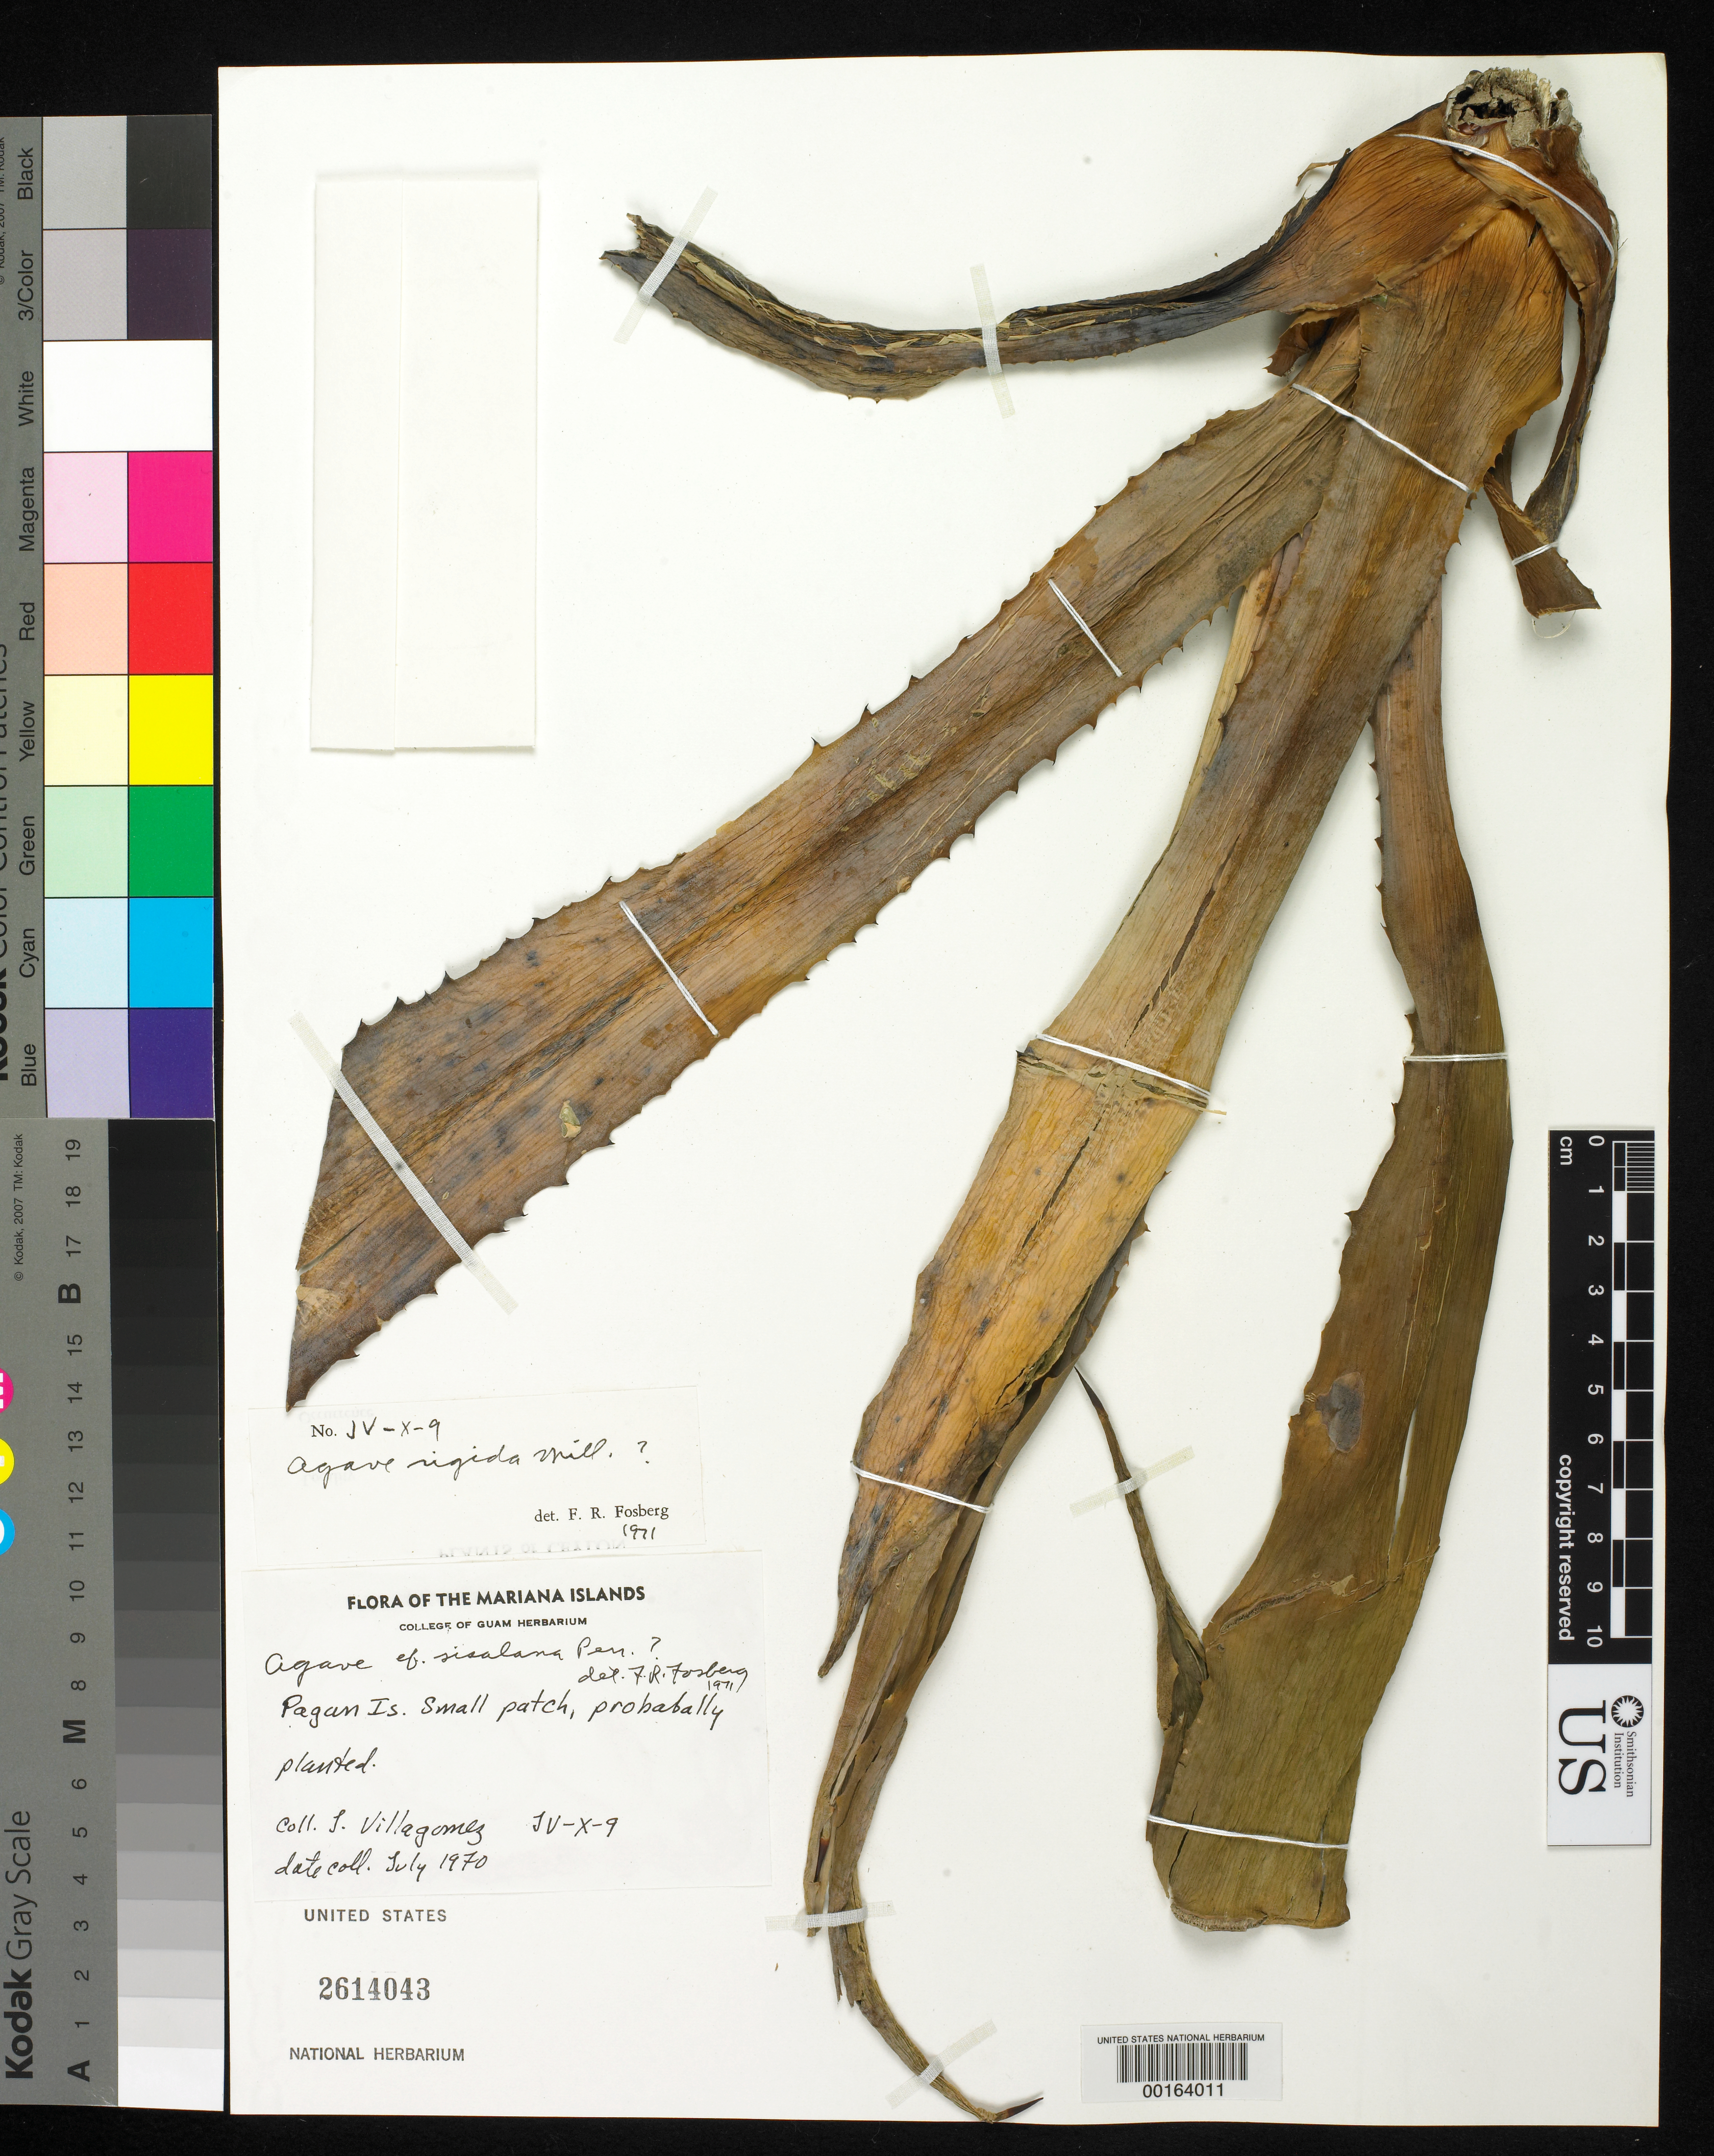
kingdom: Plantae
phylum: Tracheophyta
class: Liliopsida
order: Asparagales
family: Asparagaceae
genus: Agave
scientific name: Agave rigida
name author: Mill.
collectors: J. Villagomez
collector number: Jv-x-9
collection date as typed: Jul 1970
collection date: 1970-07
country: Northern Mariana Islands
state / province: Northern Islands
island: Pagan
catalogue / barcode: US 2614043